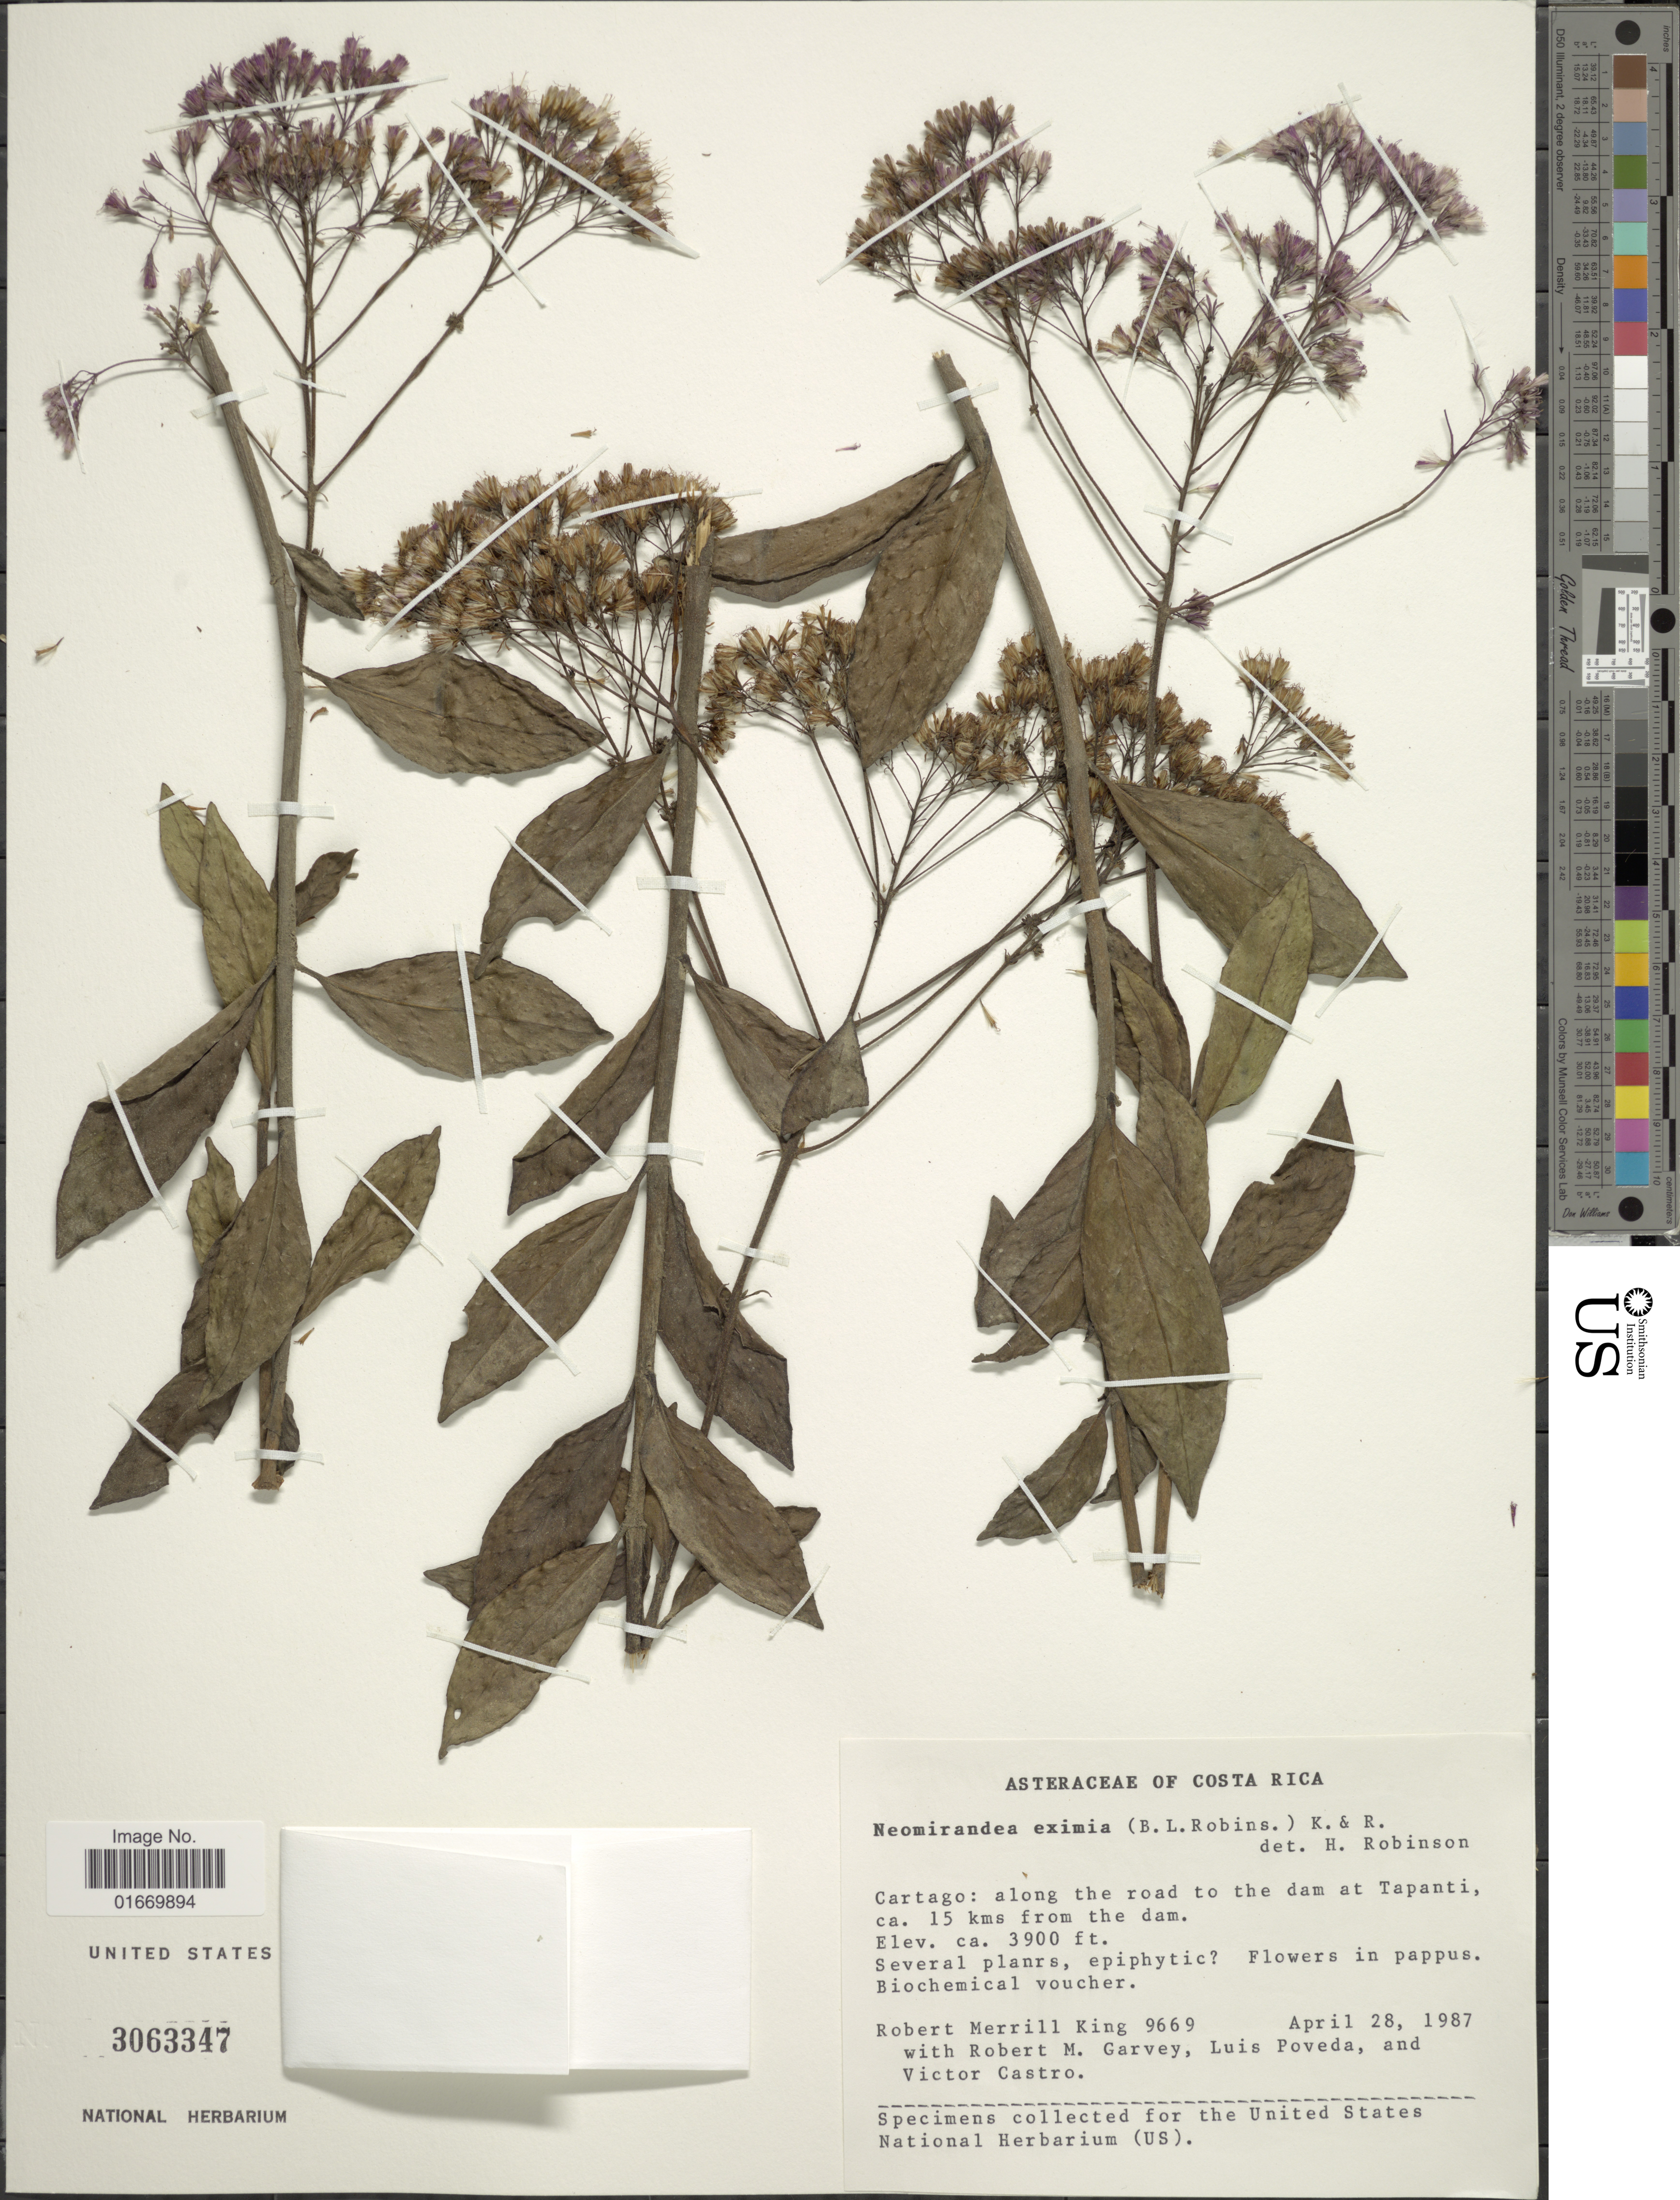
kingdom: Plantae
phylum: Tracheophyta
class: Magnoliopsida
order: Asterales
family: Asteraceae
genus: Neomirandea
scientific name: Neomirandea eximia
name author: (B.L. Rob.) R.M. King & H. Rob.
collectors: R. M. King, R. Garvey, L. J. Poveda & V. Castro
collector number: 9669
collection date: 1987-04-28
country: Costa Rica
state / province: Cartago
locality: Along the road to the dam at Tapanti, ca 15 kms from the dam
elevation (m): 1189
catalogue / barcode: US 3063347